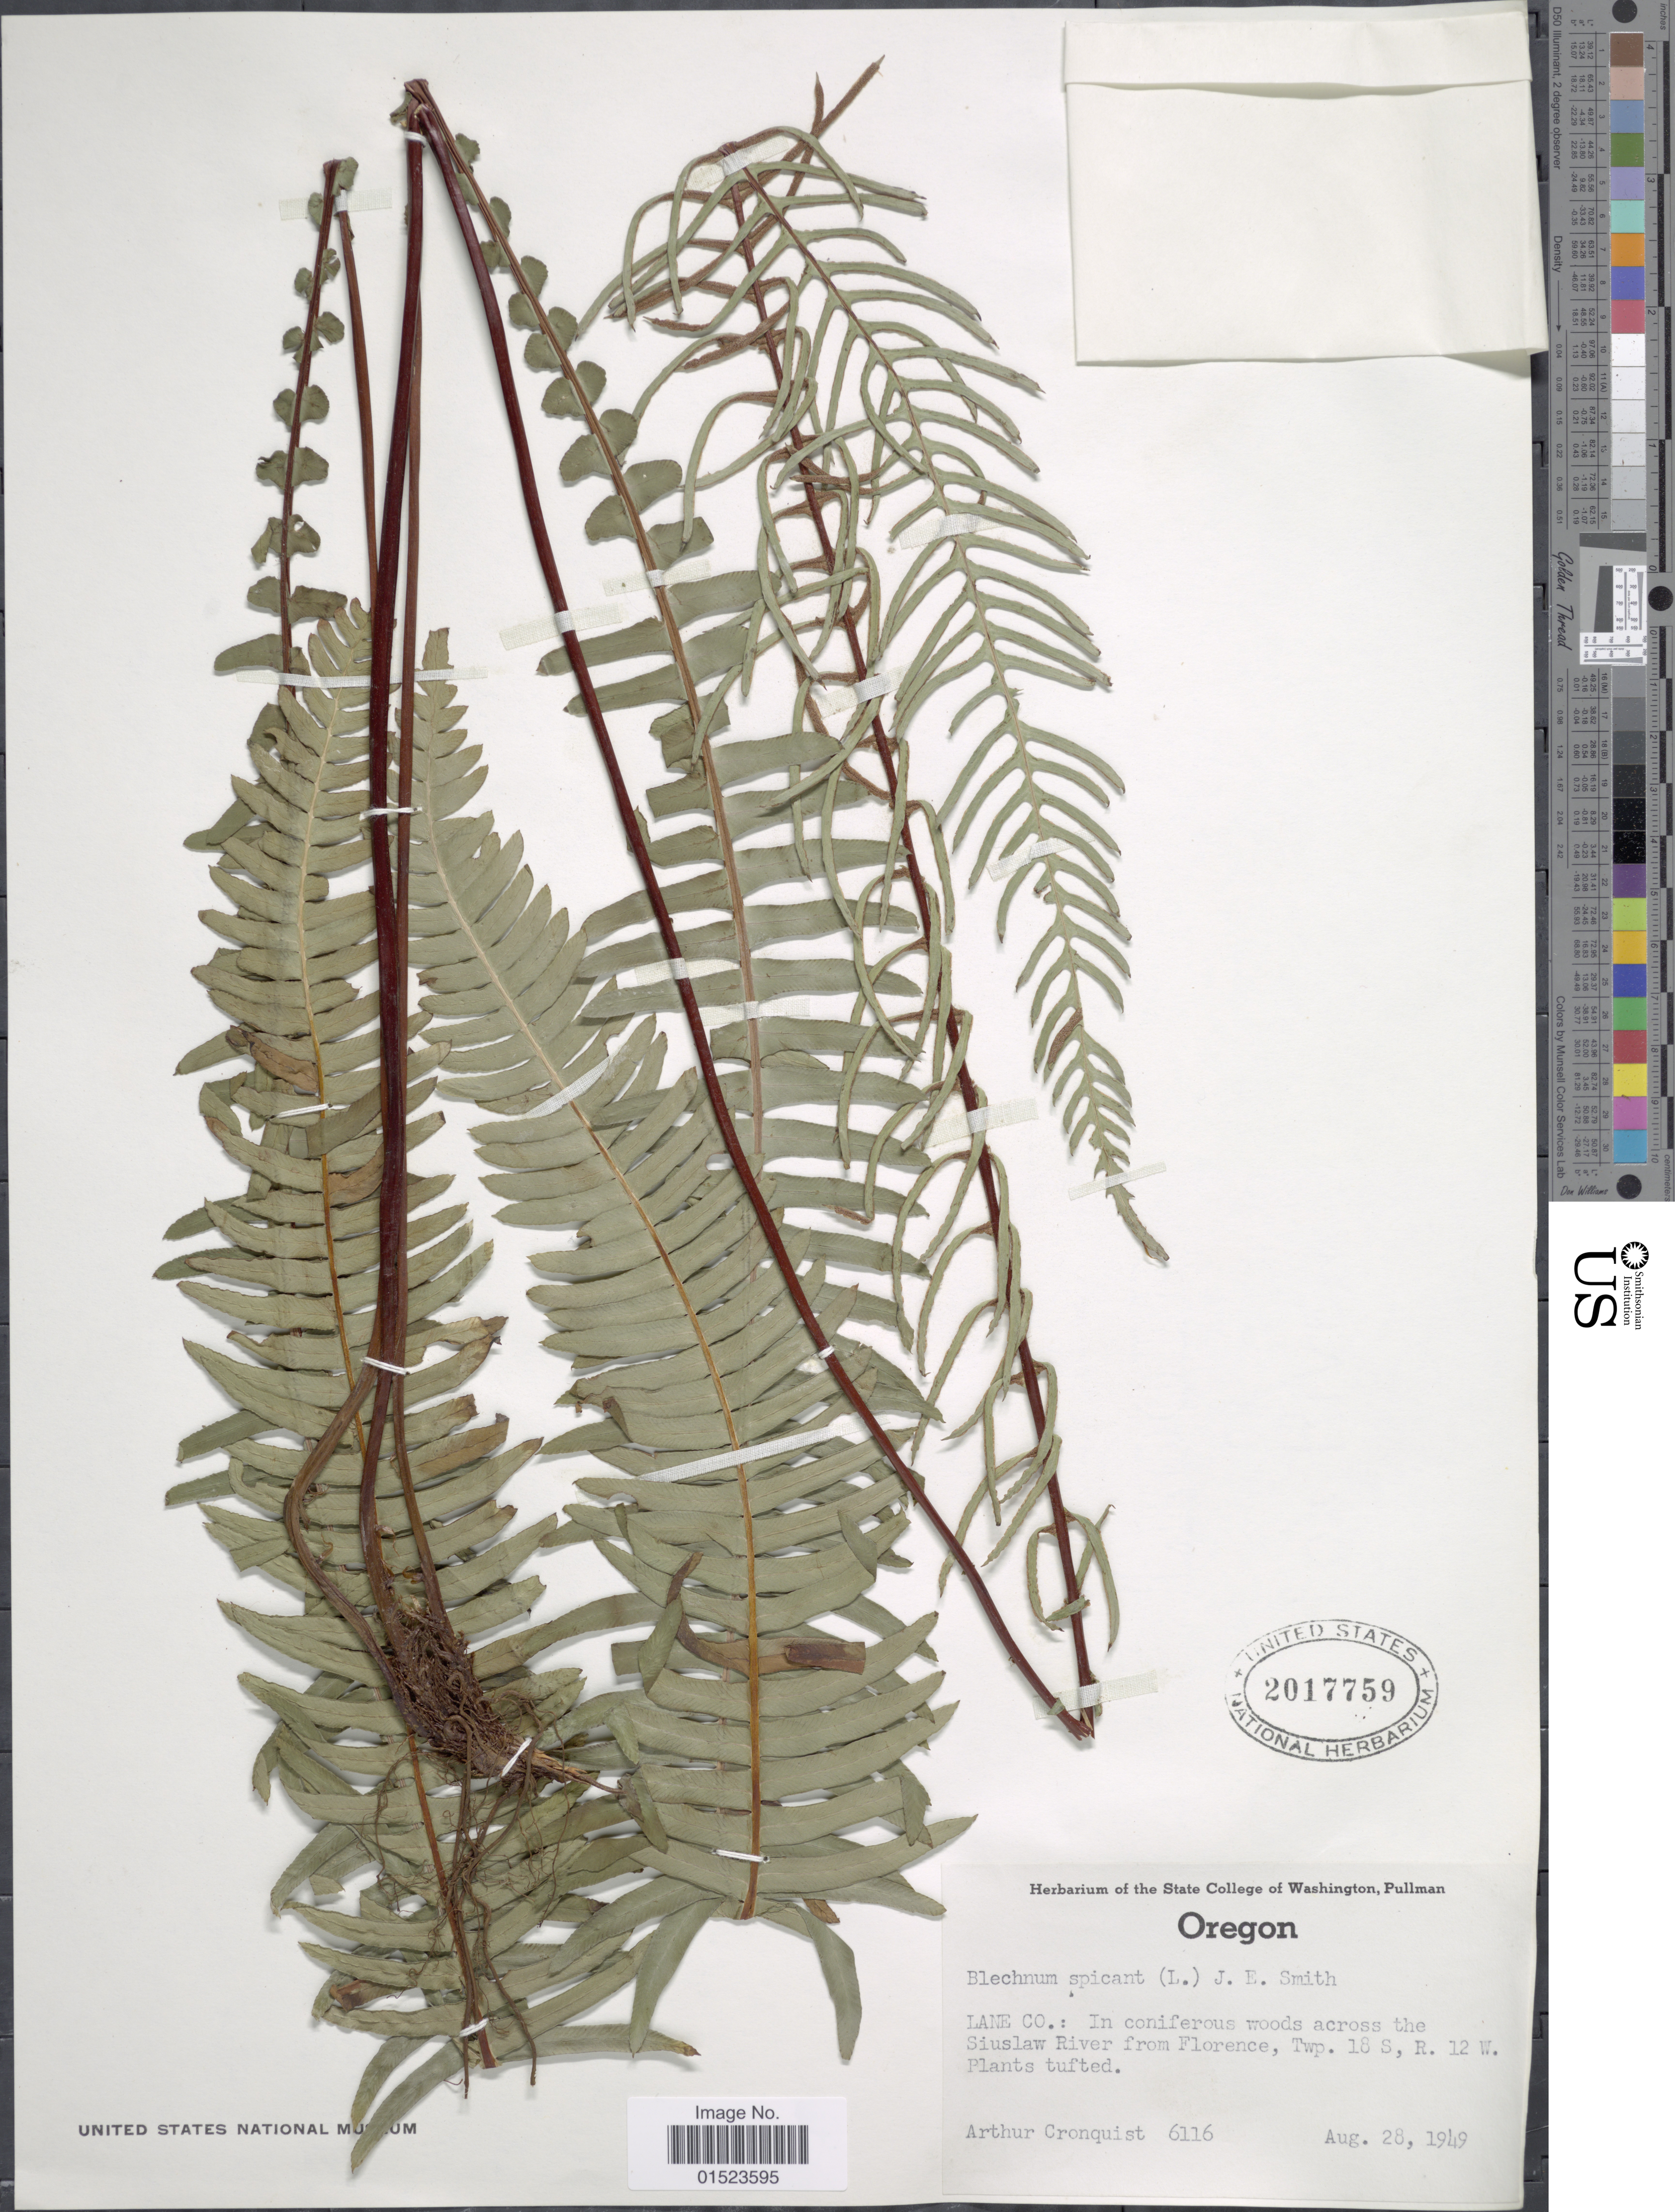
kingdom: Plantae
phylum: Tracheophyta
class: Polypodiopsida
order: Polypodiales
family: Blechnaceae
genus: Blechnum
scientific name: Blechnum spicant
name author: (L.) Sm.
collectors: A. J. Cronquist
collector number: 6116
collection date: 1949-08-28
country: United States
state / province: Oregon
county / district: Lane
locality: Lane Co.: In coniferous woods across the Siuslaw River from Florence, Twp. 18 S, R. 12 W.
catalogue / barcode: US 2017759